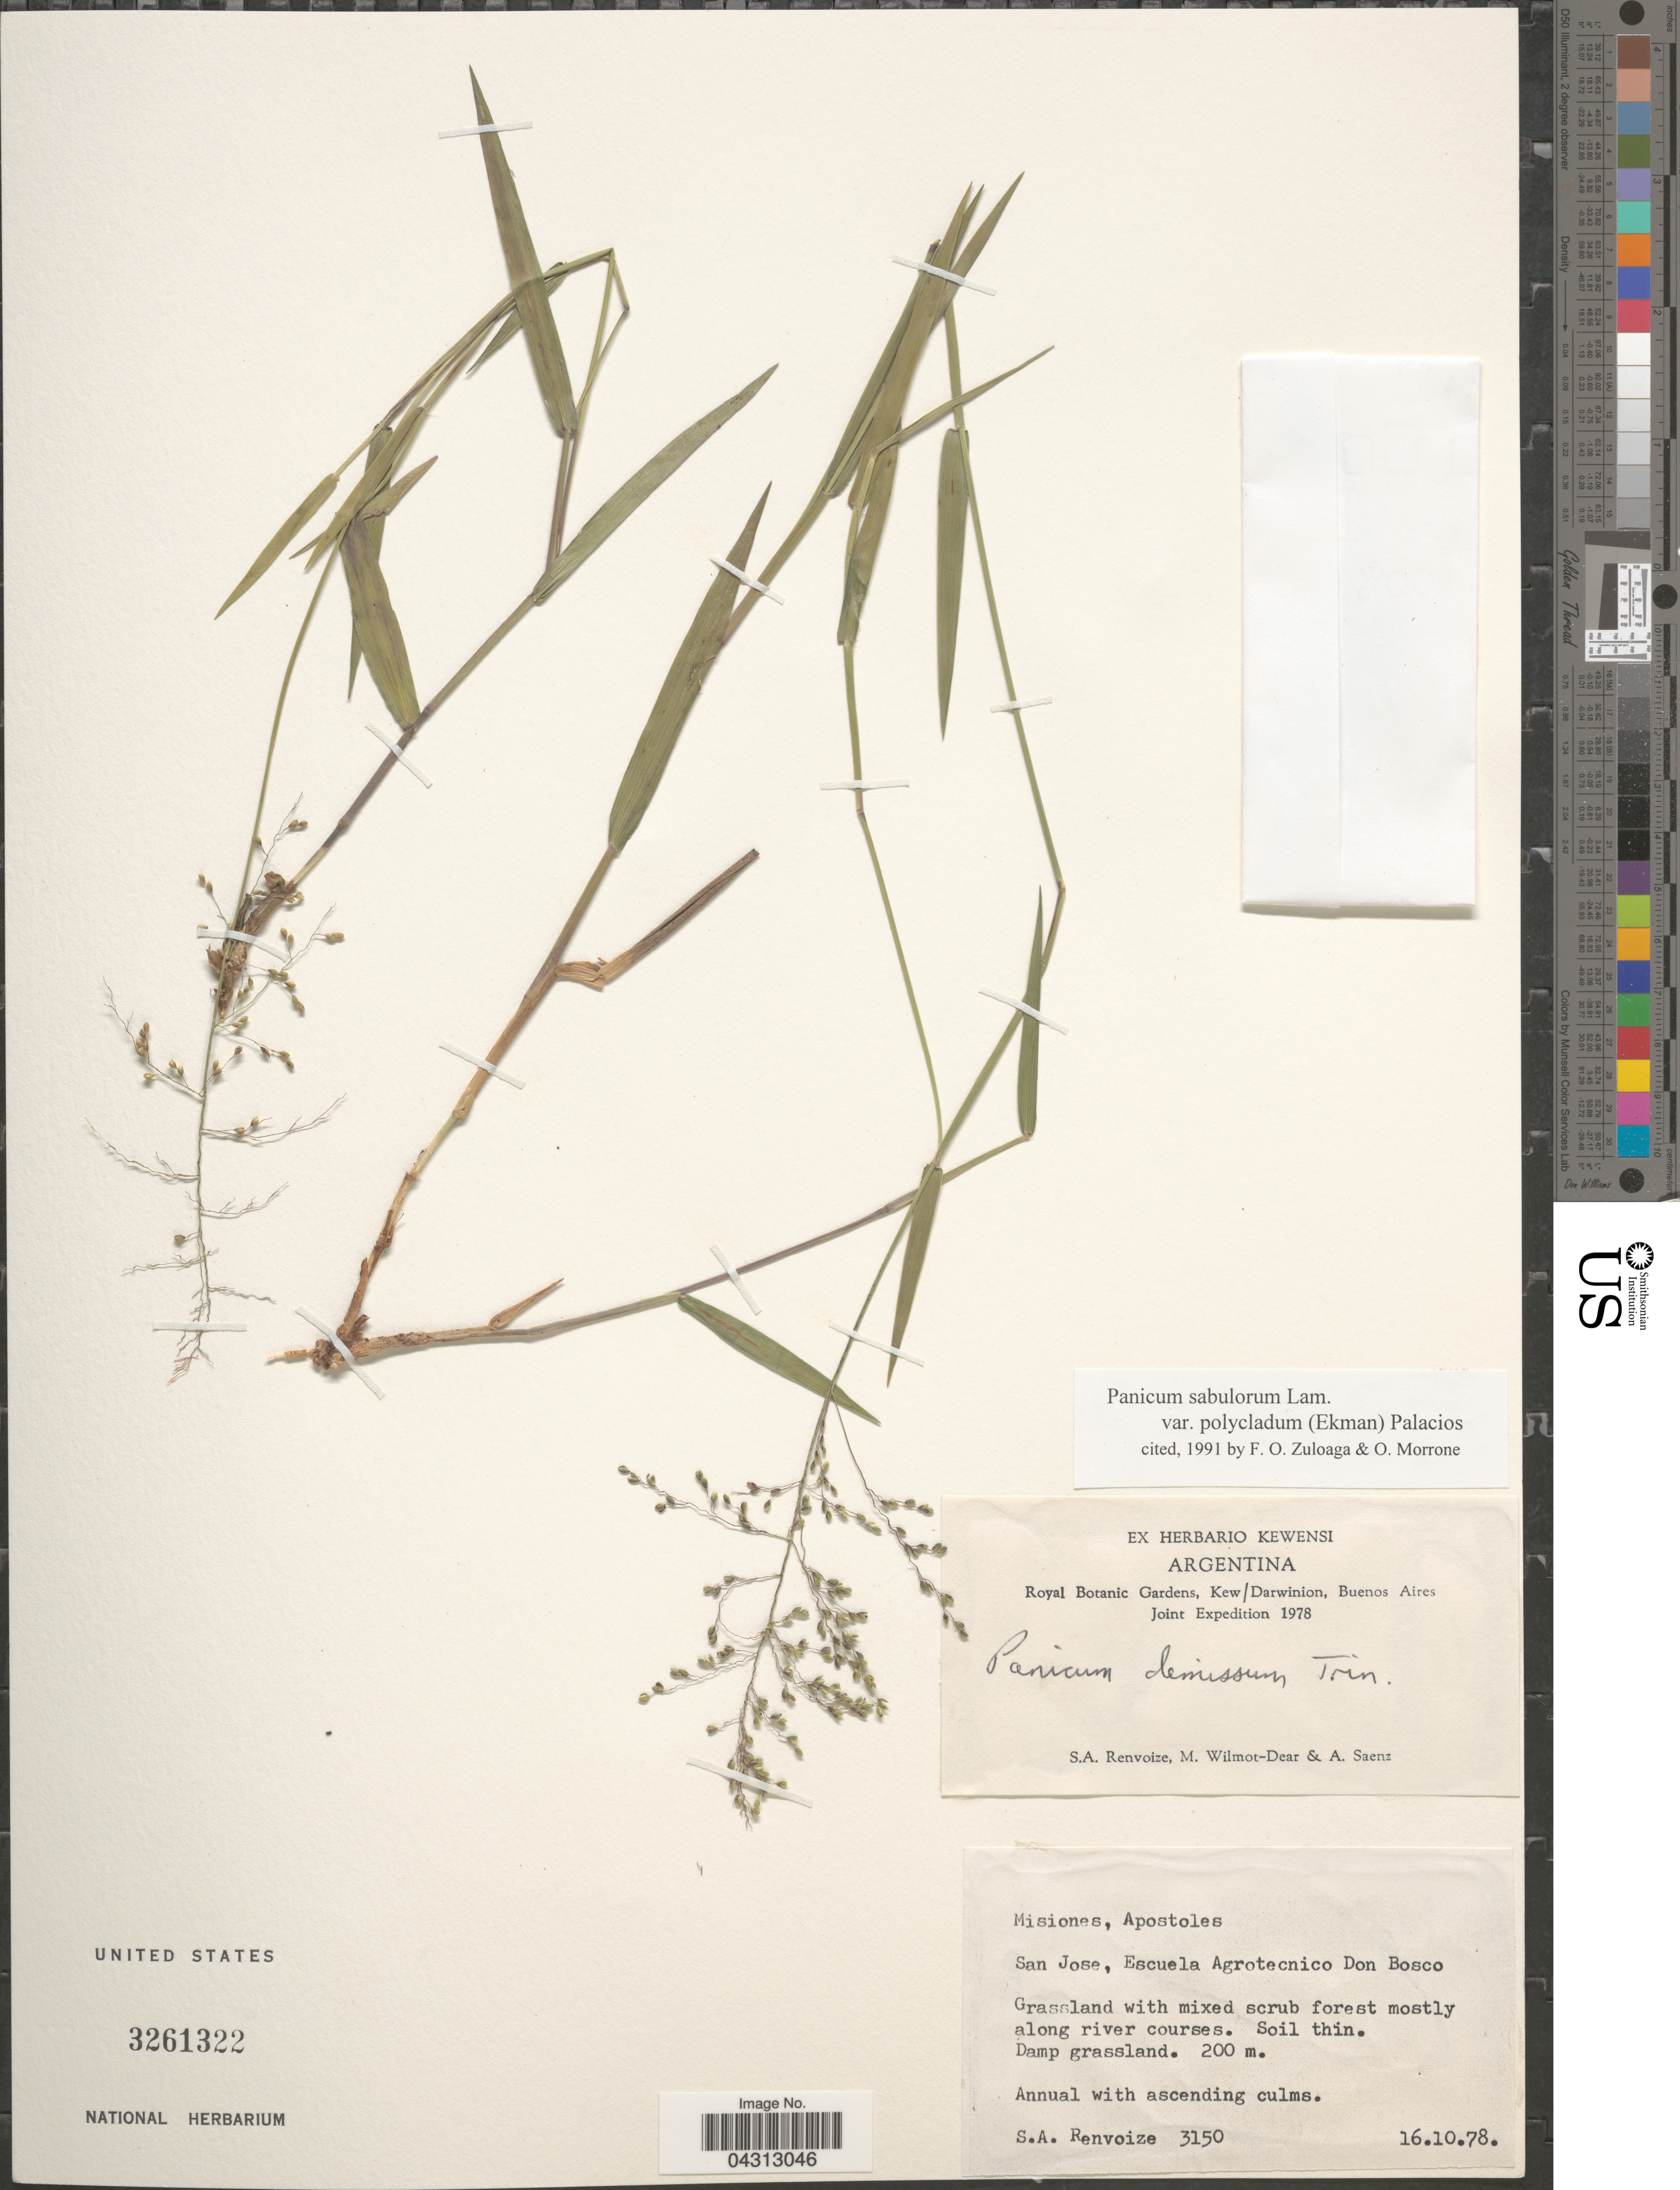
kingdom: Plantae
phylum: Tracheophyta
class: Liliopsida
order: Poales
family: Poaceae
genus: Dichanthelium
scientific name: Dichanthelium sabulorum var. polycladum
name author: (Ekman) Zuloaga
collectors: S. A. Renvoize, M. Wilmot-Dear & A. Saenz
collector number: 3150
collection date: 1978-10-16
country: Argentina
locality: Royal Botanic Gardens, Kew/Darwinion, Buenos Aires Joint Expedition 1978. Misiones, Apostoles. San Jose, Escuela Agrotecnico Don Bosco.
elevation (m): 200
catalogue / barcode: US 3261322